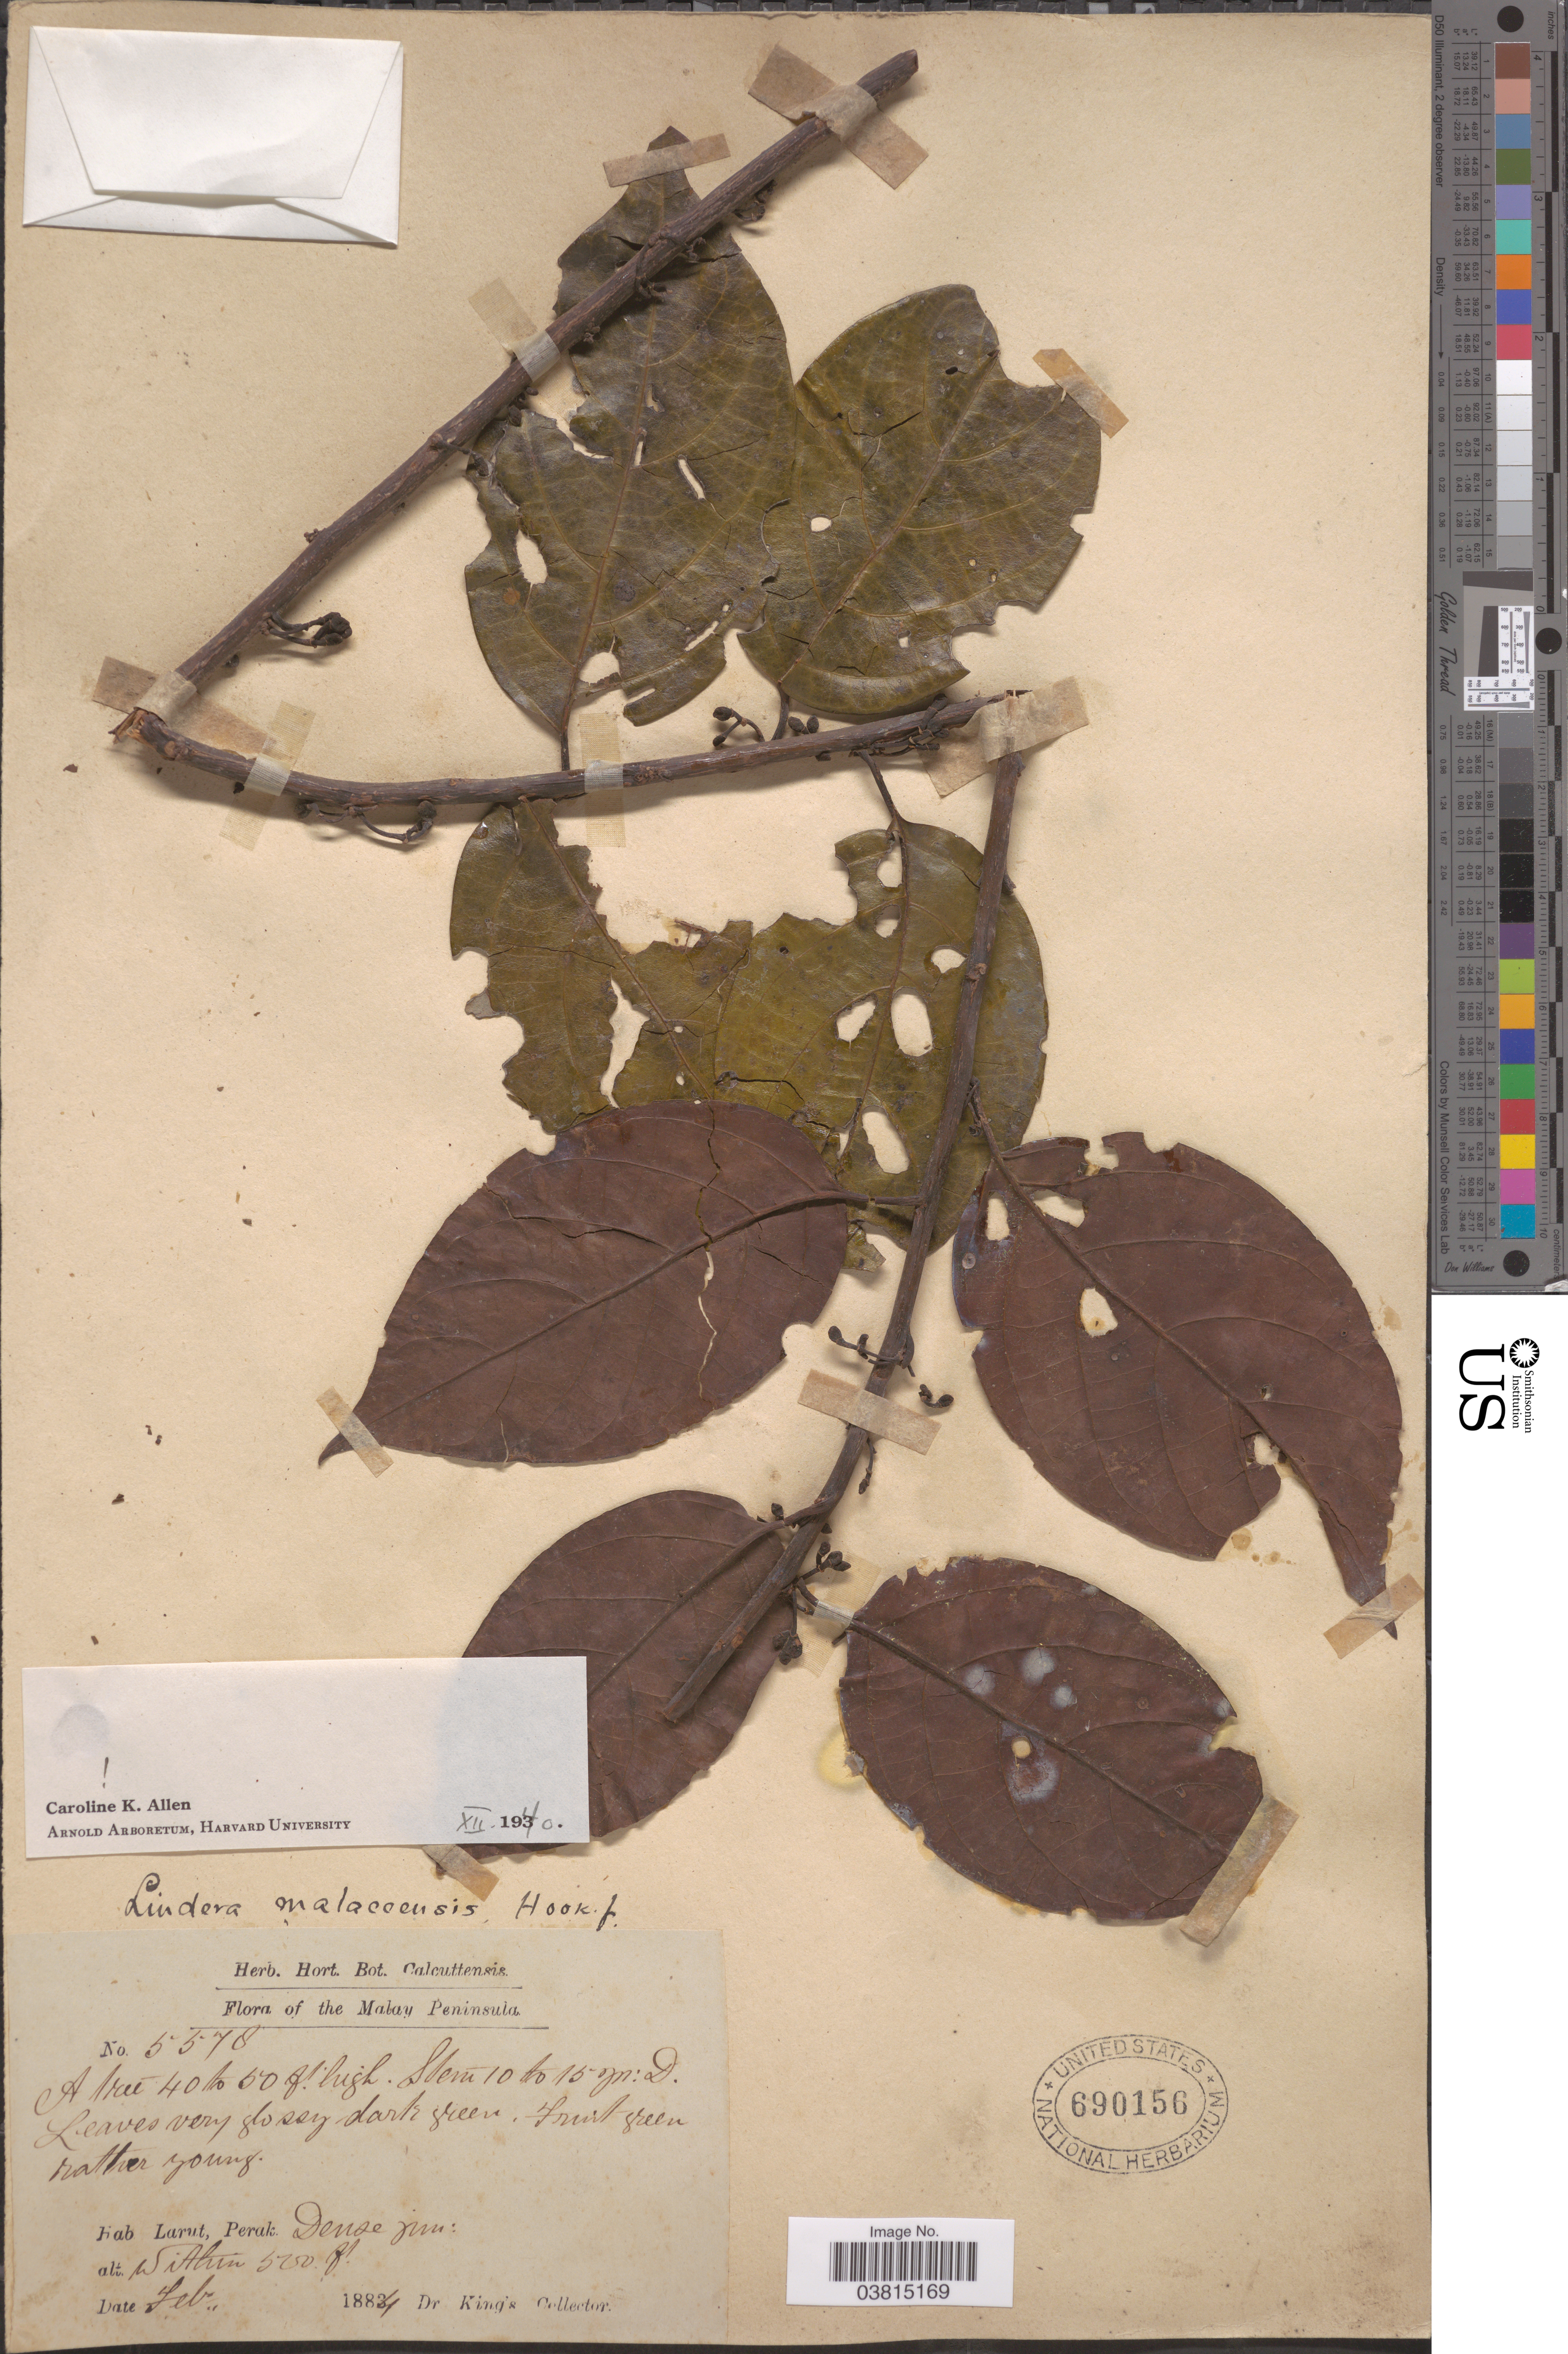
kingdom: Plantae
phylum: Tracheophyta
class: Magnoliopsida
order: Laurales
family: Lauraceae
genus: Lindera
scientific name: Lindera malaccensis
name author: Hook. f.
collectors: Dr. King's collector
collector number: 5578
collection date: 1884-02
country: Malaysia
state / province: Perak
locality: Malay Peninsula. Larut.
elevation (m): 152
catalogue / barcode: US 690156